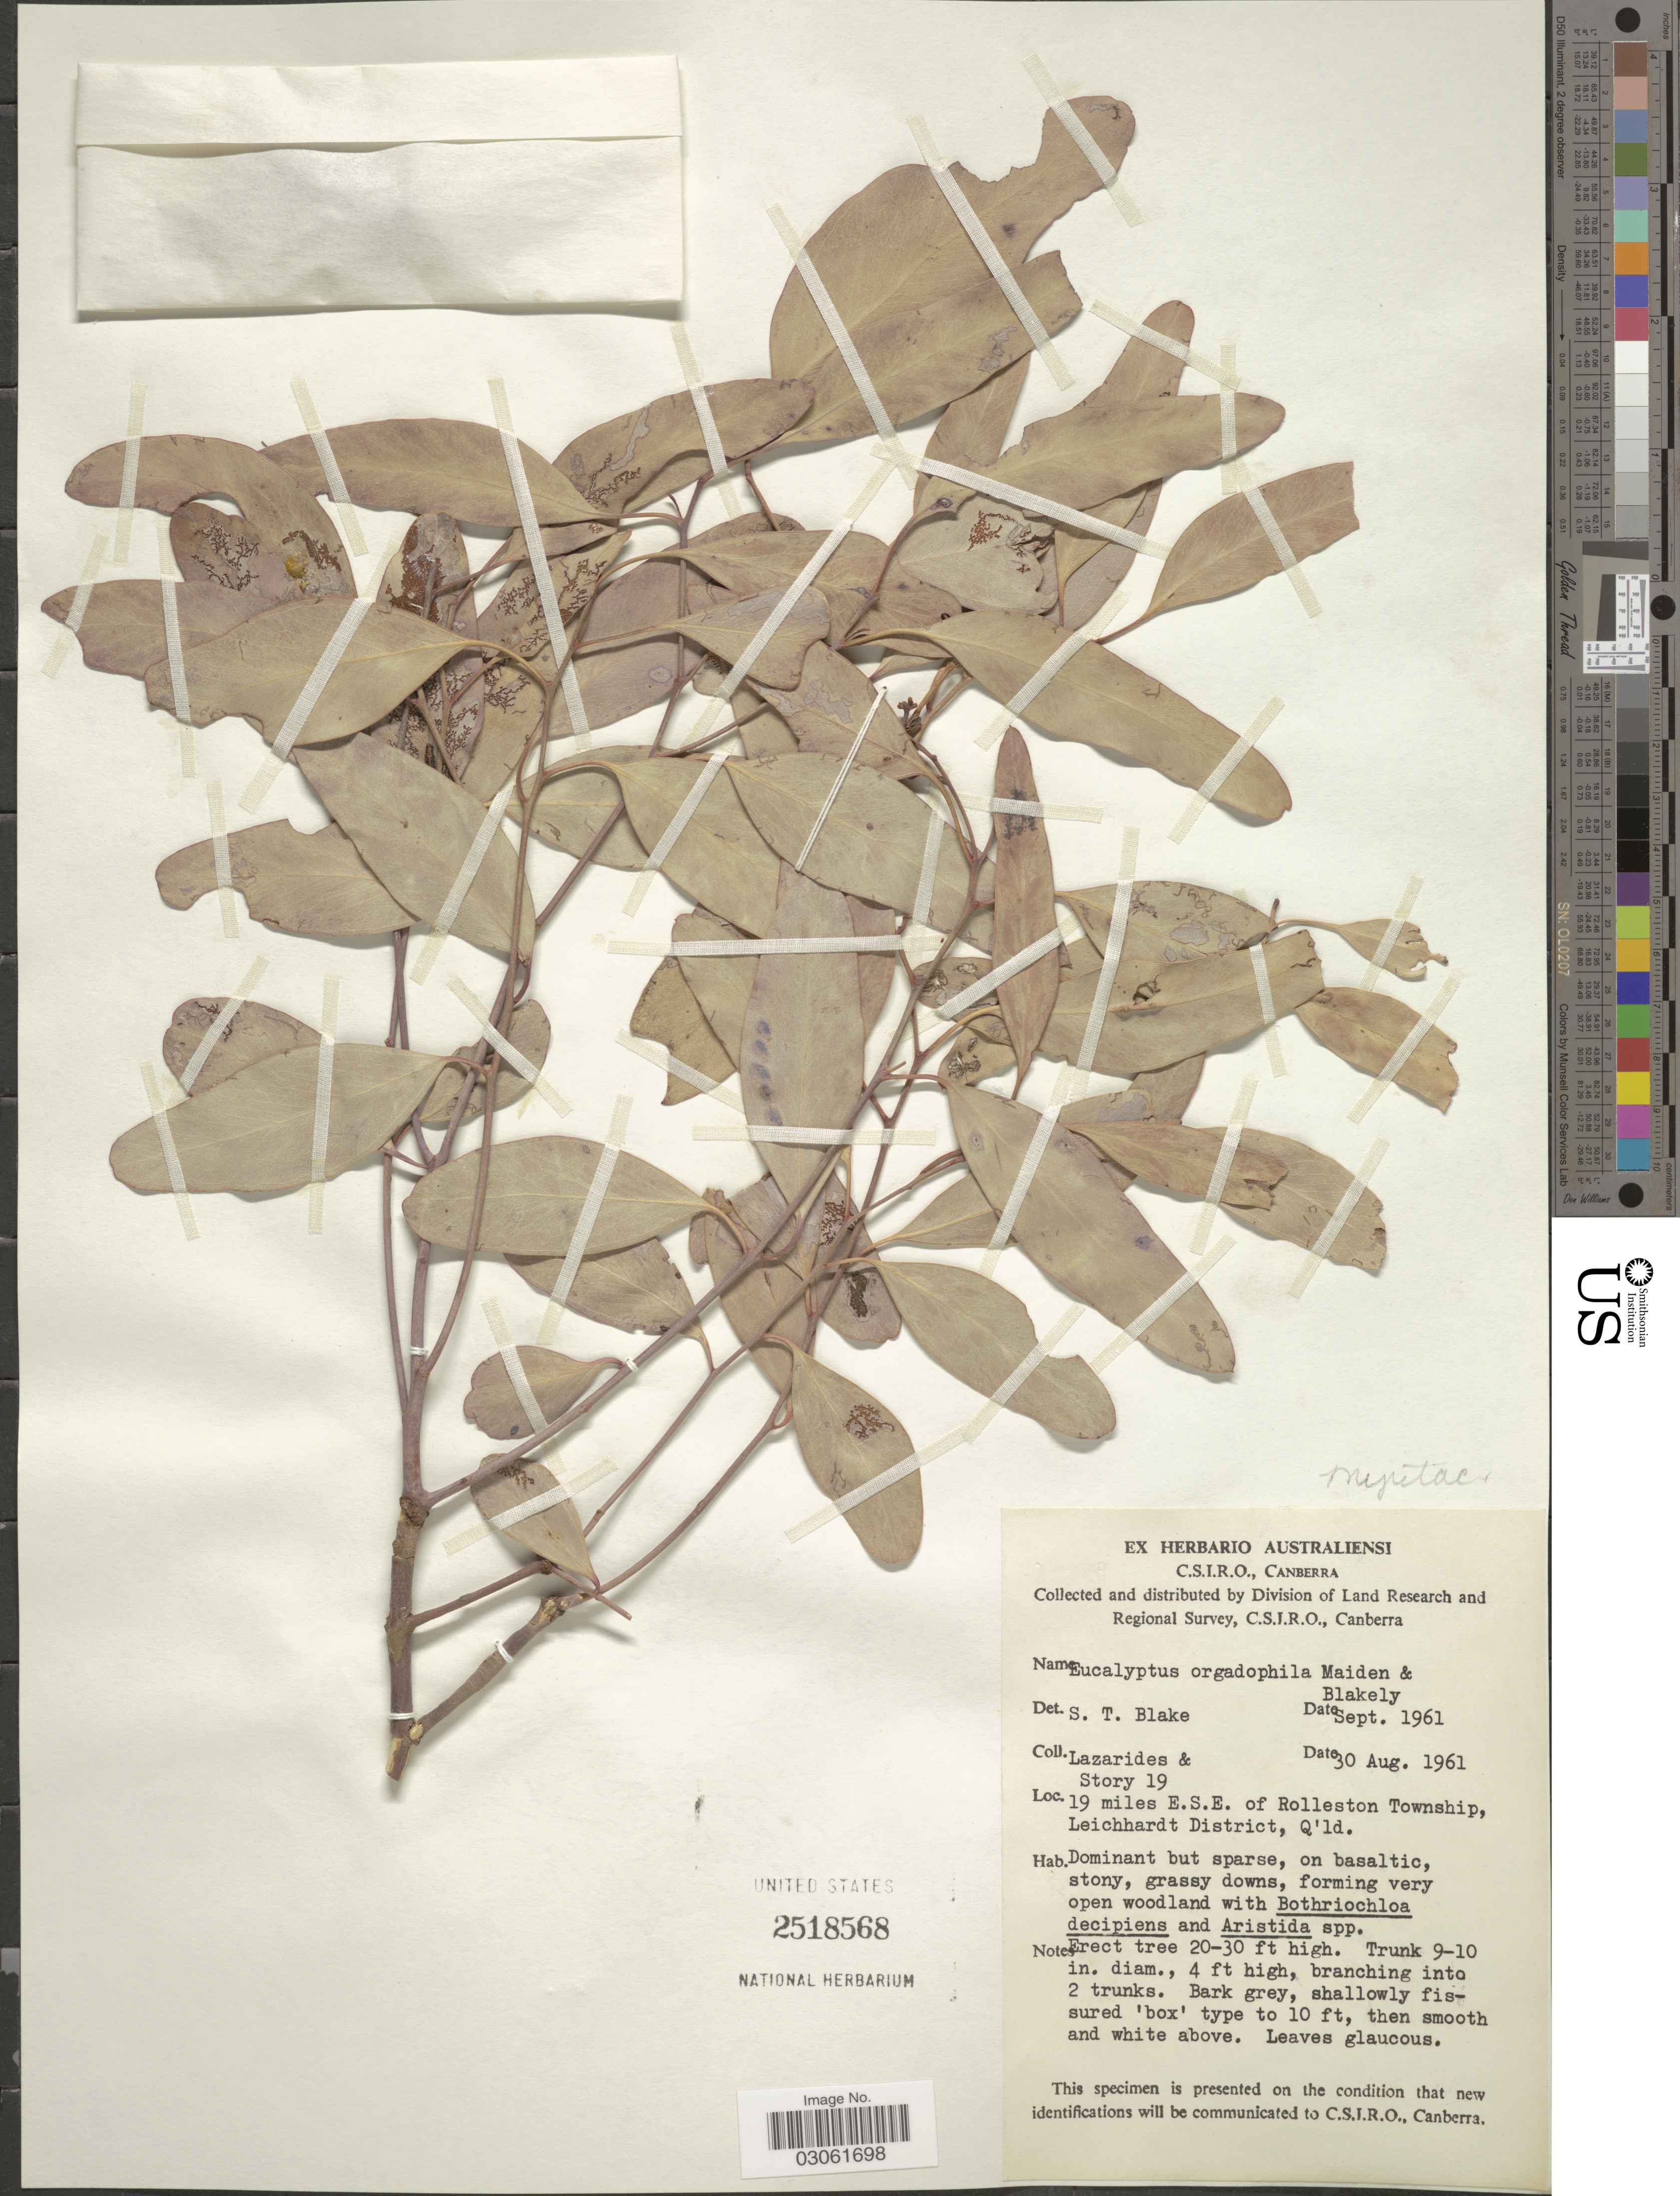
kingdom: Plantae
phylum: Tracheophyta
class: Magnoliopsida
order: Myrtales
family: Myrtaceae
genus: Eucalyptus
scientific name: Eucalyptus orgadophila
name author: Maiden & Blakely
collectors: M. Lazarides & -. Story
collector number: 19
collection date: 1961-08-30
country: Australia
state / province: Queensland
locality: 19 miles E.S.E. of Rolleston Township, Leichhardt District.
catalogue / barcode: US 2518568